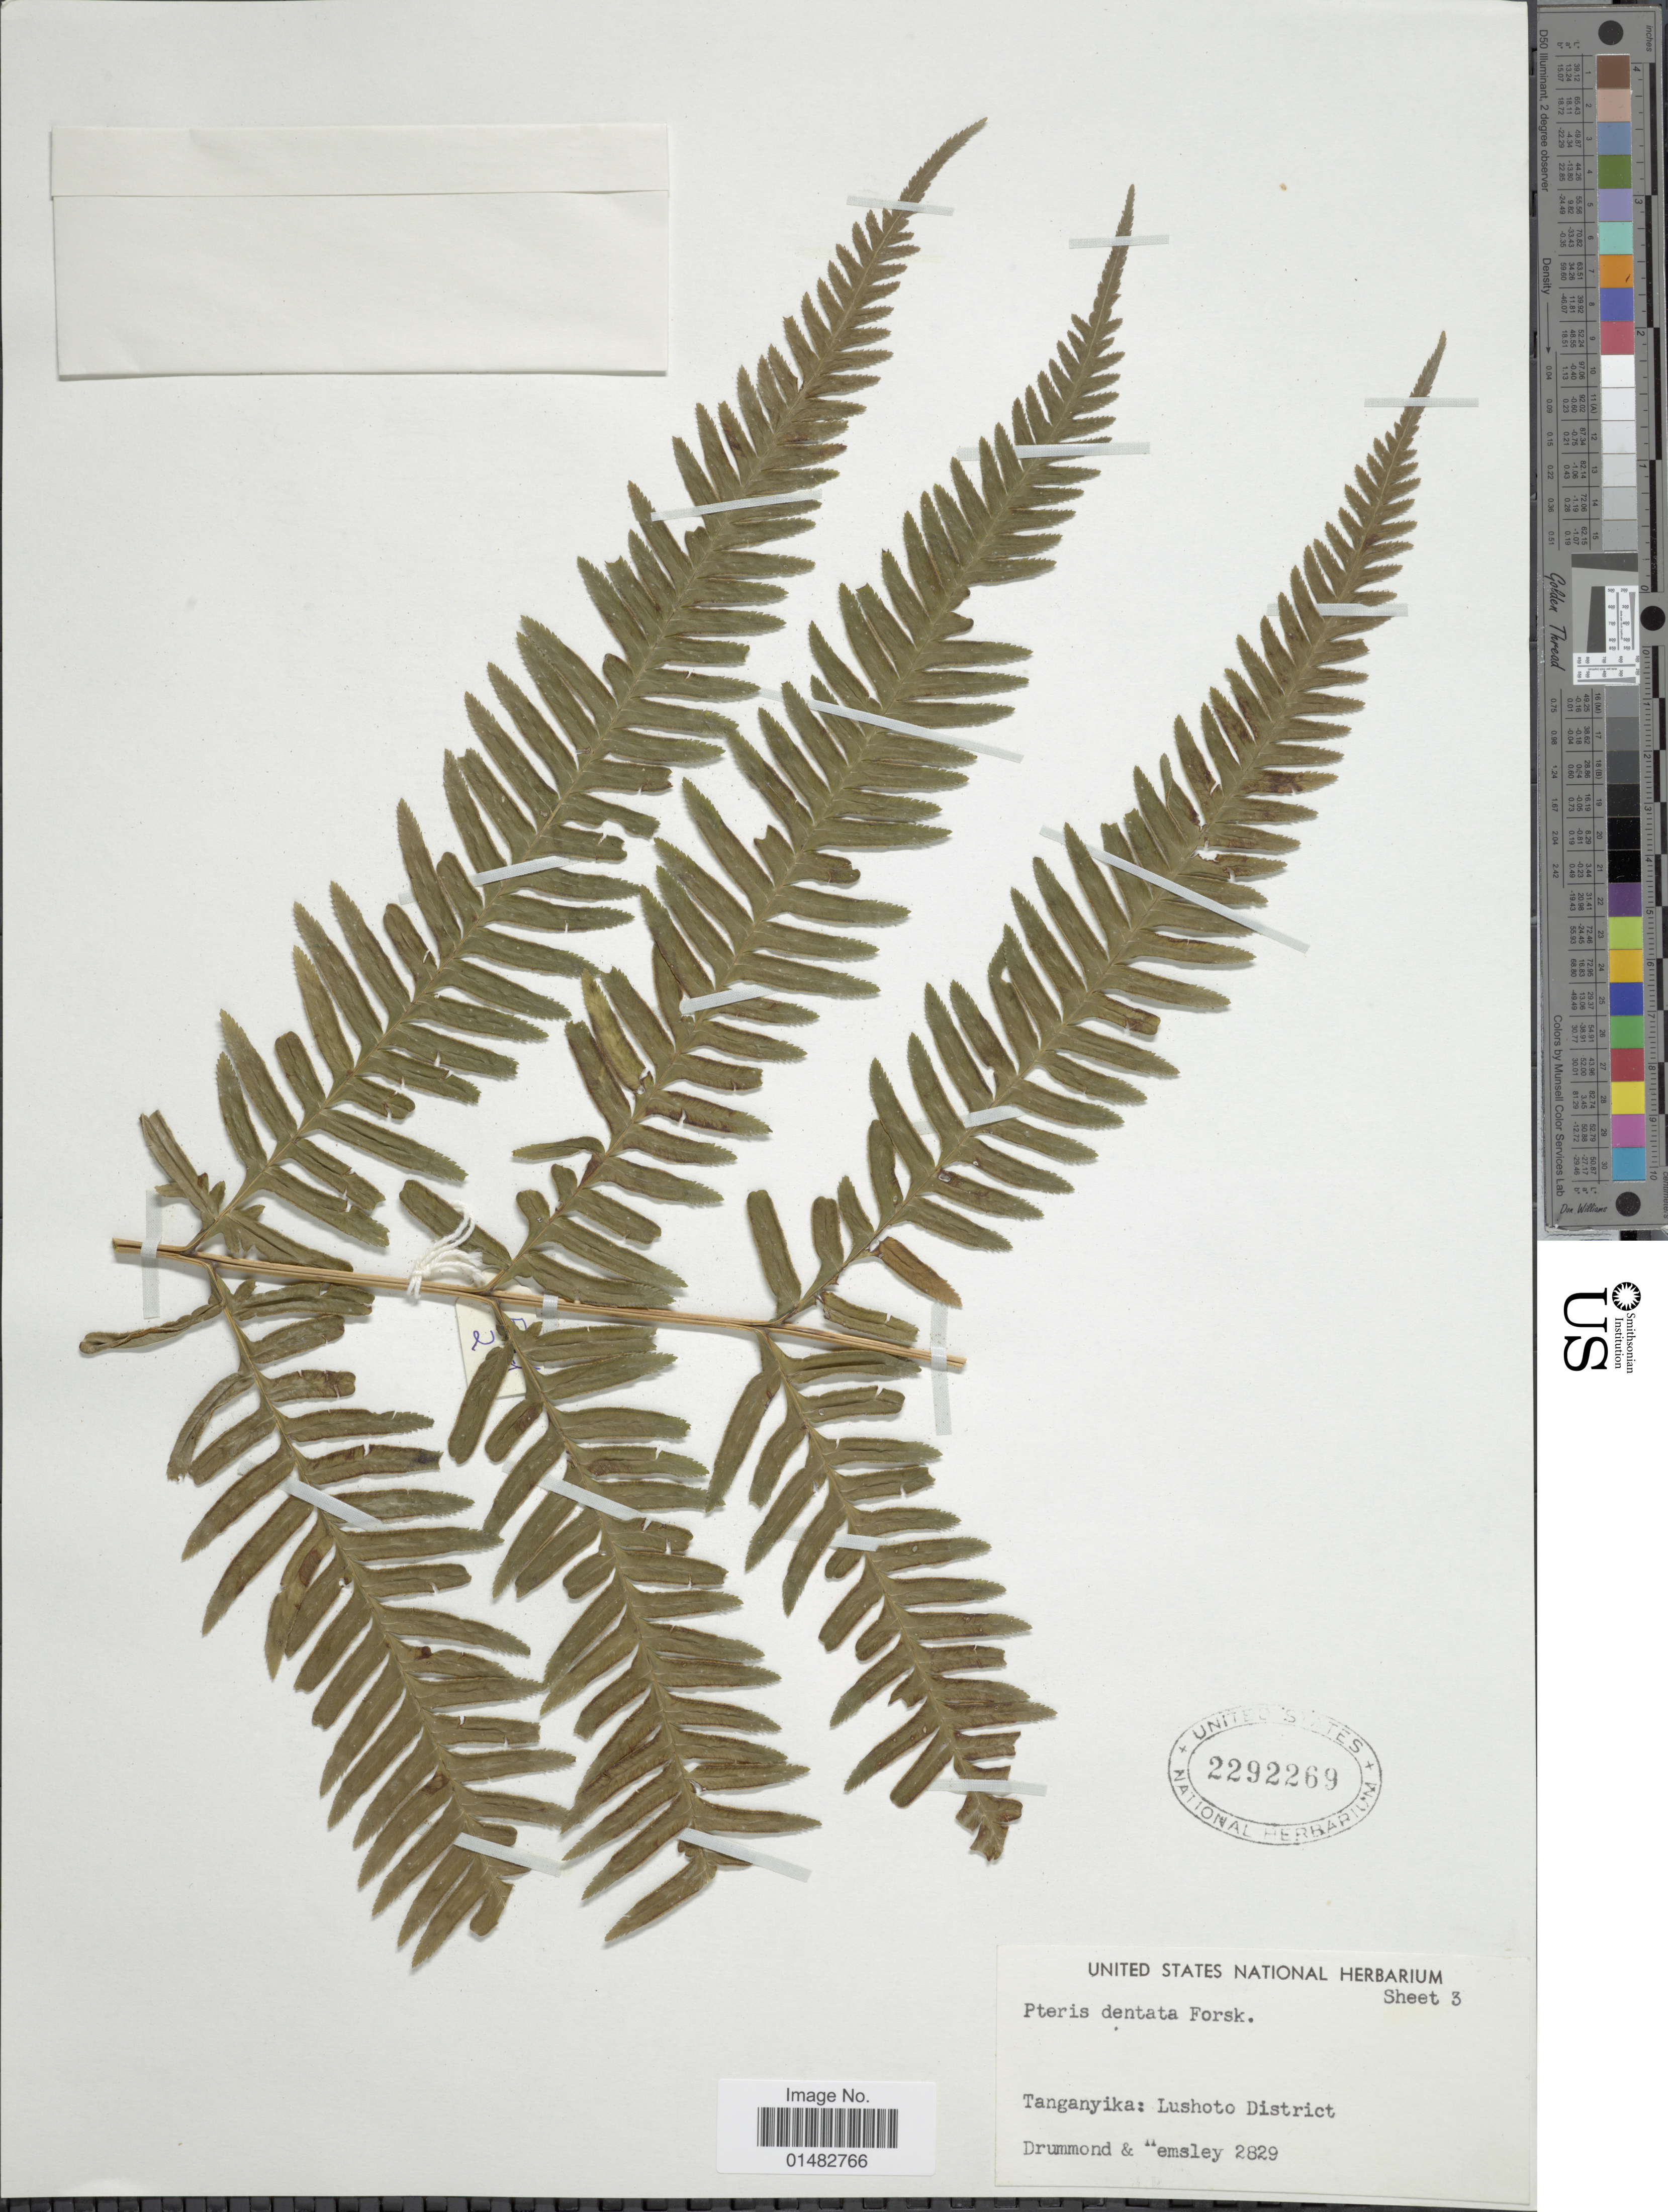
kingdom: Plantae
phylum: Tracheophyta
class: Polypodiopsida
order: Polypodiales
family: Pteridaceae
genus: Pteris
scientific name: Pteris dentata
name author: Forssk.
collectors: -. Drummond & Hemsley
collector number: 2829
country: Tanzania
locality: Tanganyika: Lushoto District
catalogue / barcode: US 2292269